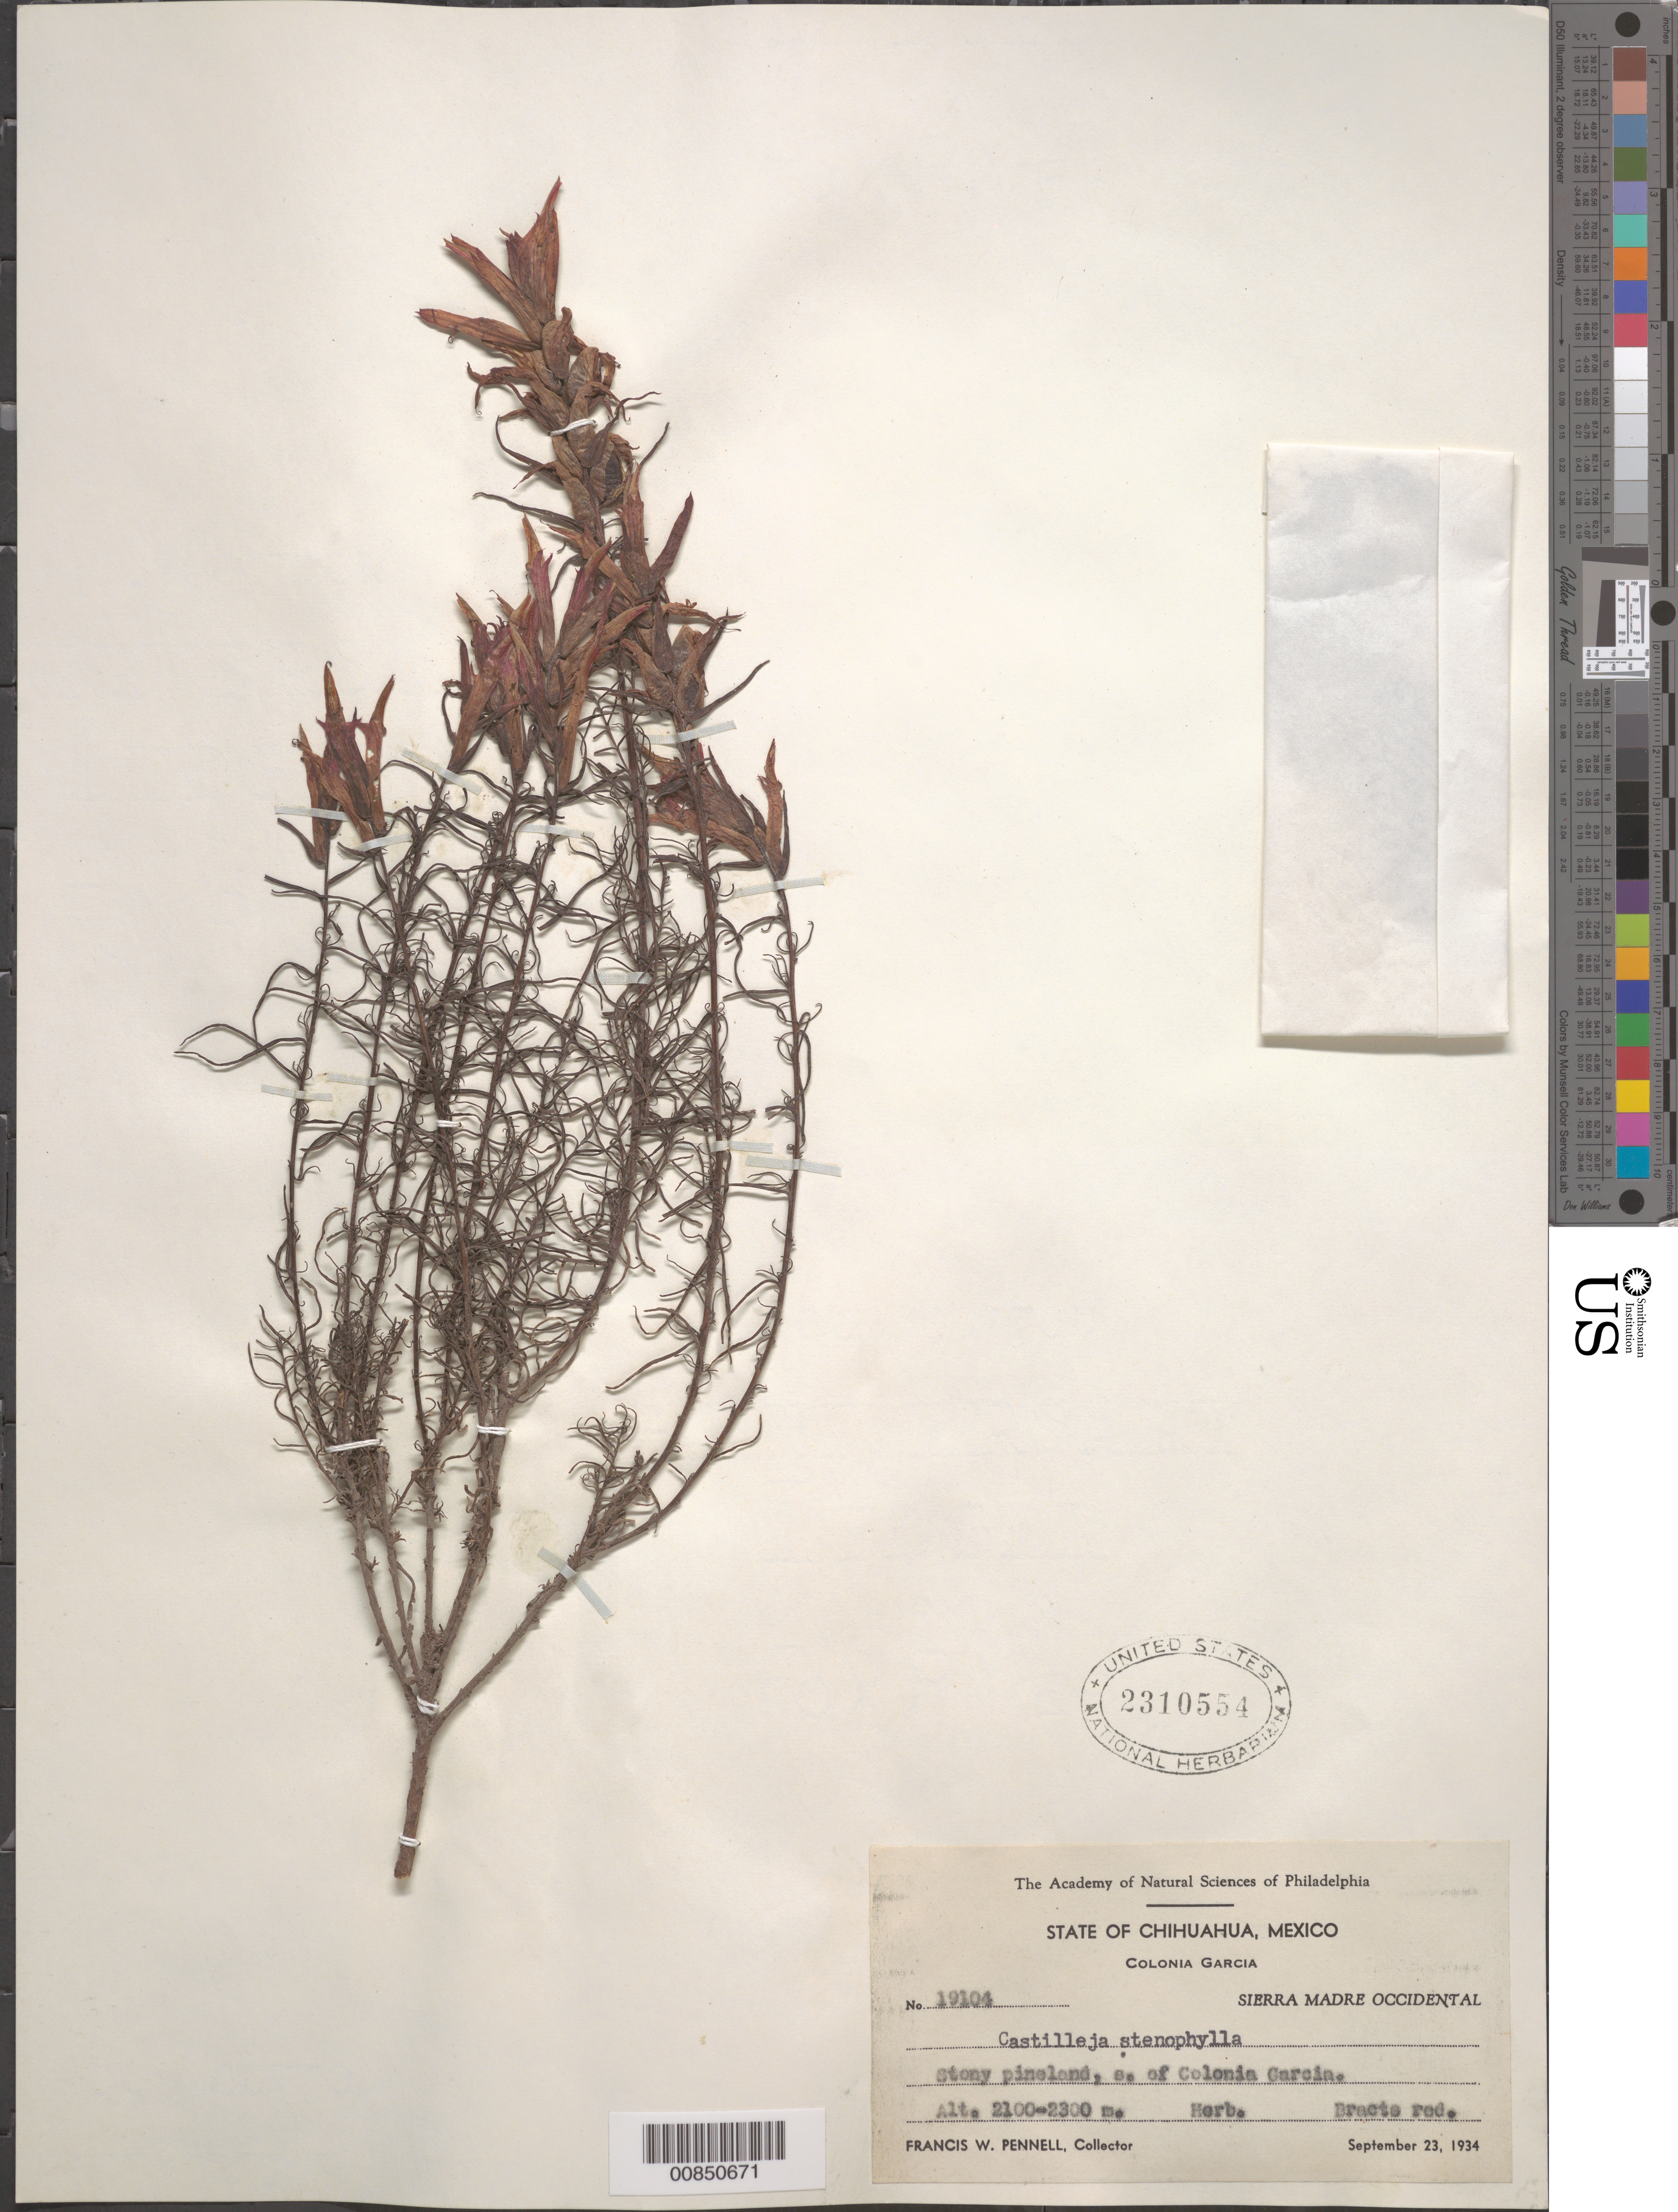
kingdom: Plantae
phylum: Tracheophyta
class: Magnoliopsida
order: Lamiales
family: Orobanchaceae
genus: Castilleja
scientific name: Castilleja stenophylla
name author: M.E. Jones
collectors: F. W. Pennell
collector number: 19104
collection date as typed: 23 Sep 1934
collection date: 1934-09-23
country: Mexico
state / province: Chihuahua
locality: S of Colonia García. Sierra Madre Occidental, Chihuahua.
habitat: Stony pineland.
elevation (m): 2300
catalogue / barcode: US 2310554